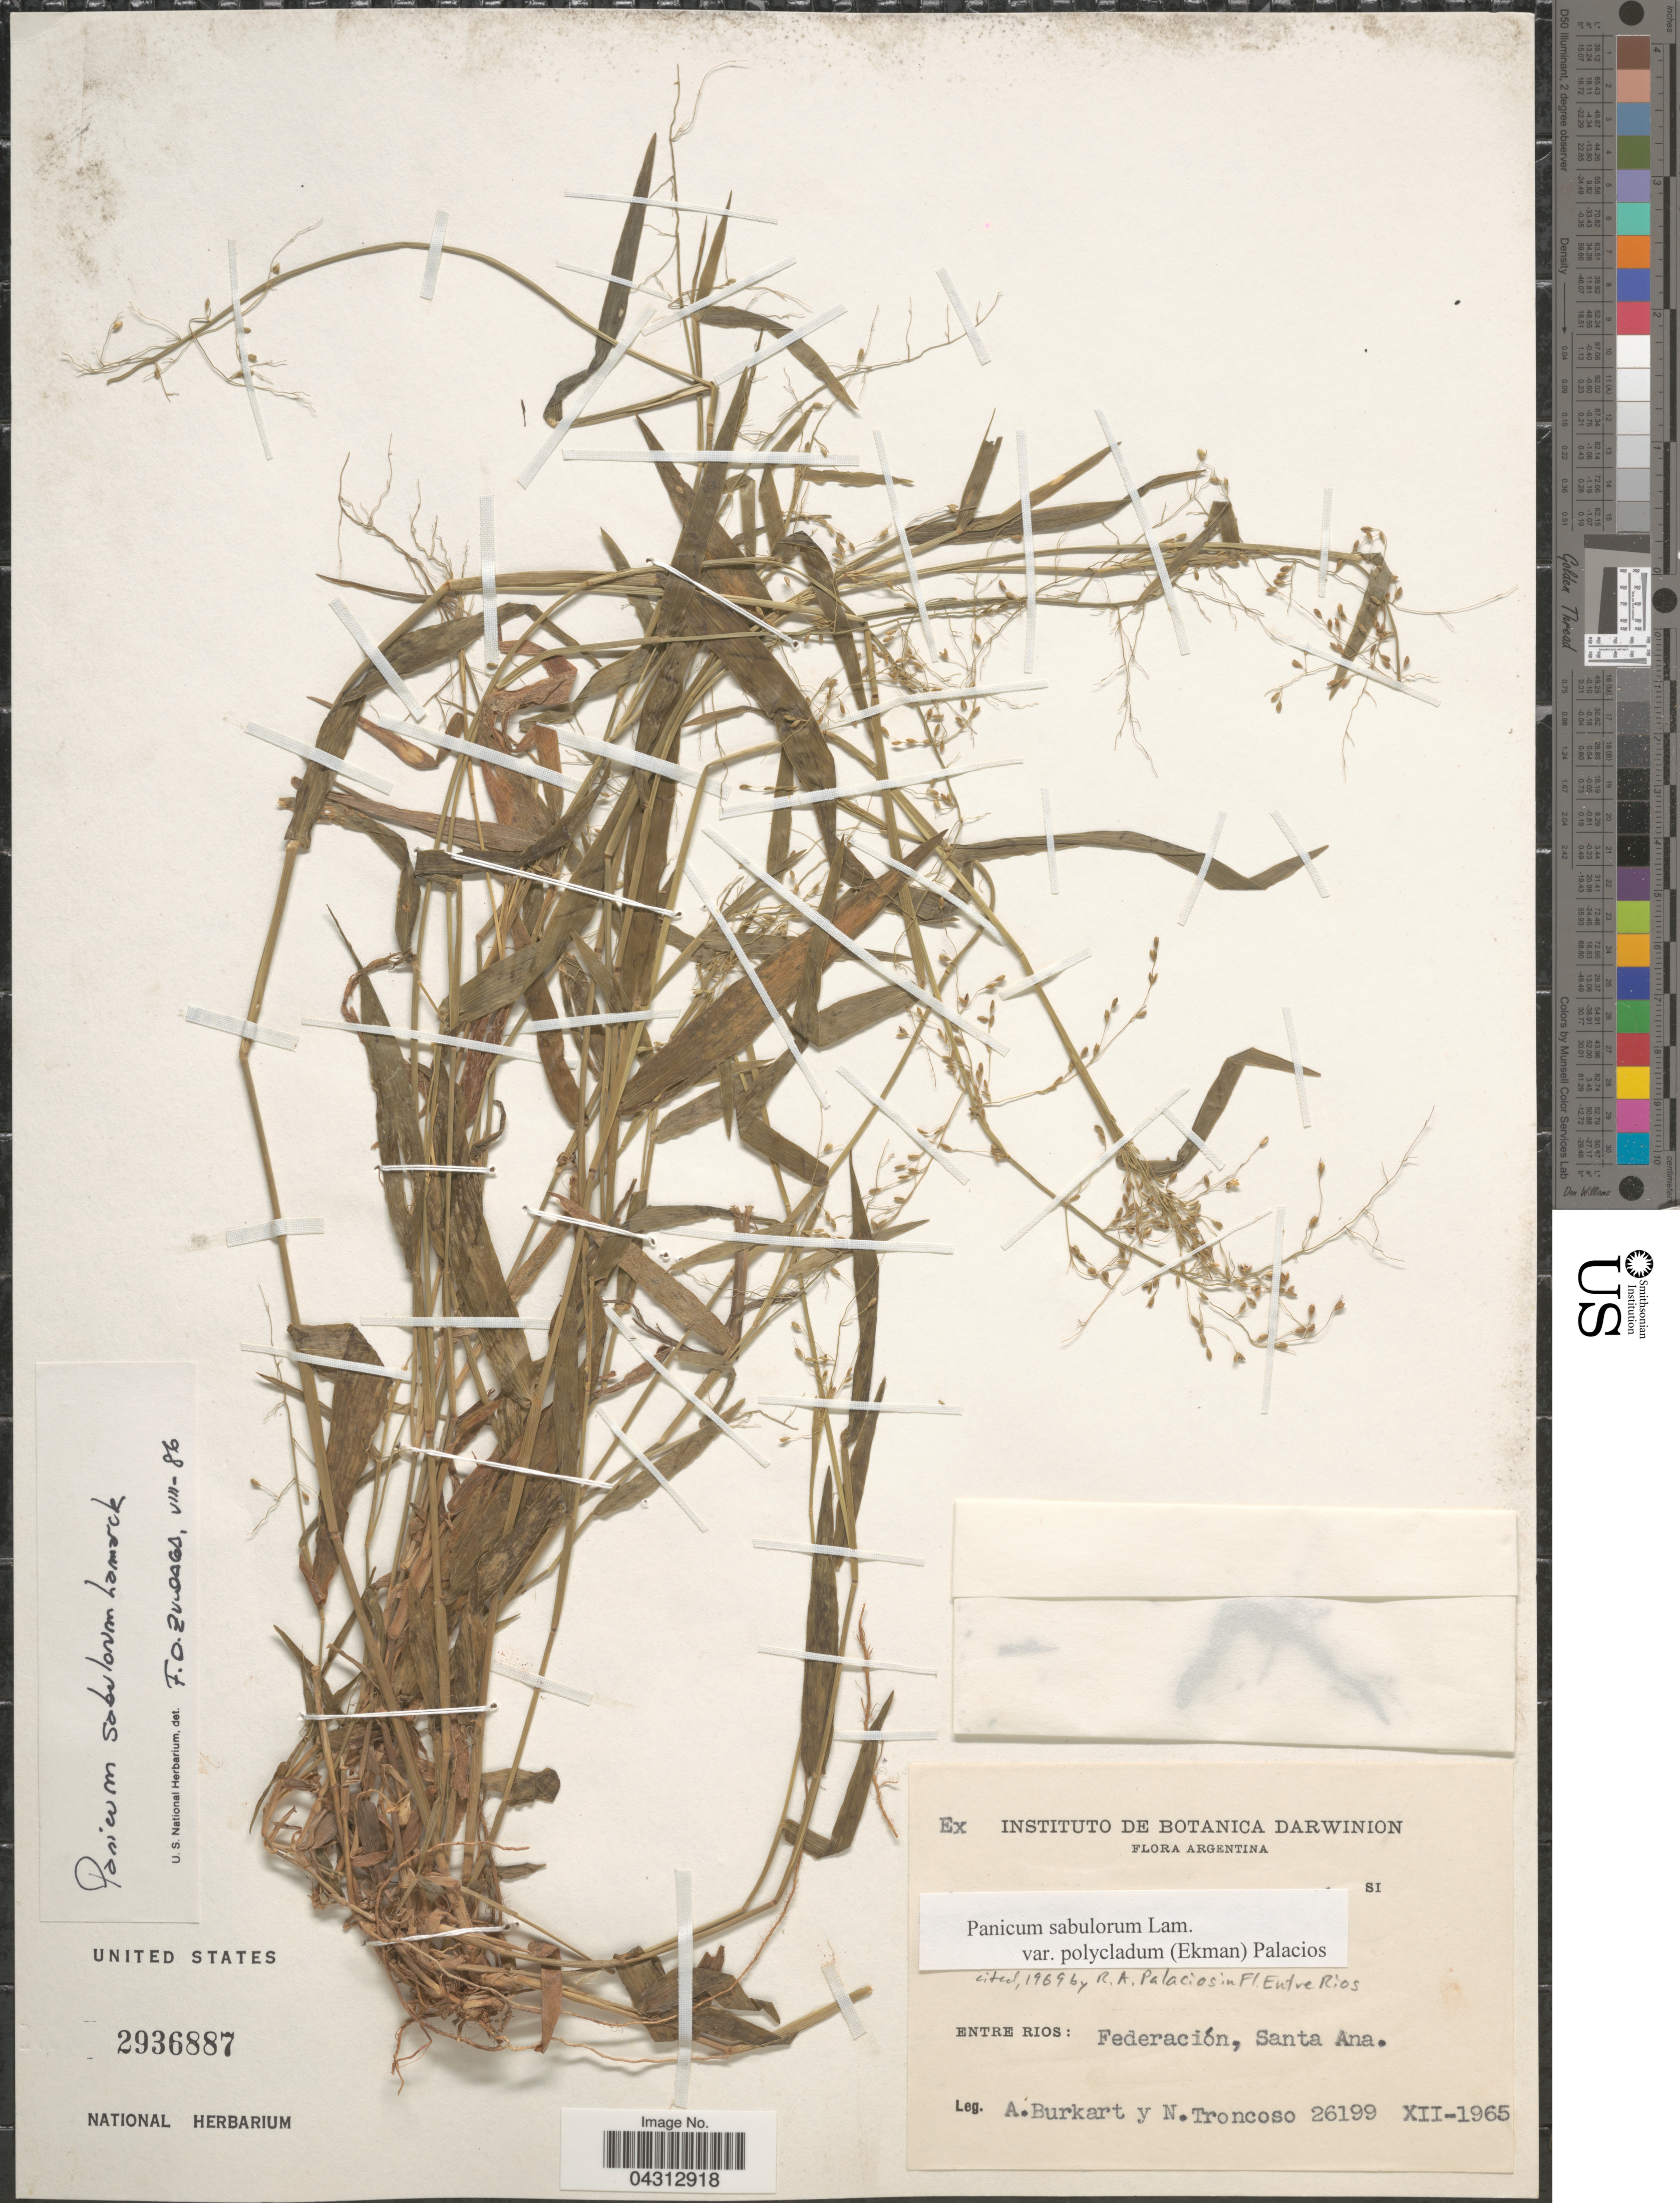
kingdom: Plantae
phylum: Tracheophyta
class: Liliopsida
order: Poales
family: Poaceae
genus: Dichanthelium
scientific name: Dichanthelium sabulorum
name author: (Lam.) Gould & C.A. Clark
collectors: A. E. Burkart & N. Troncoso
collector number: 26199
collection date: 1965-12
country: Argentina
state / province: Entre Rios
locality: Federación, Santa Ana.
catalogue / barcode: US 2936887